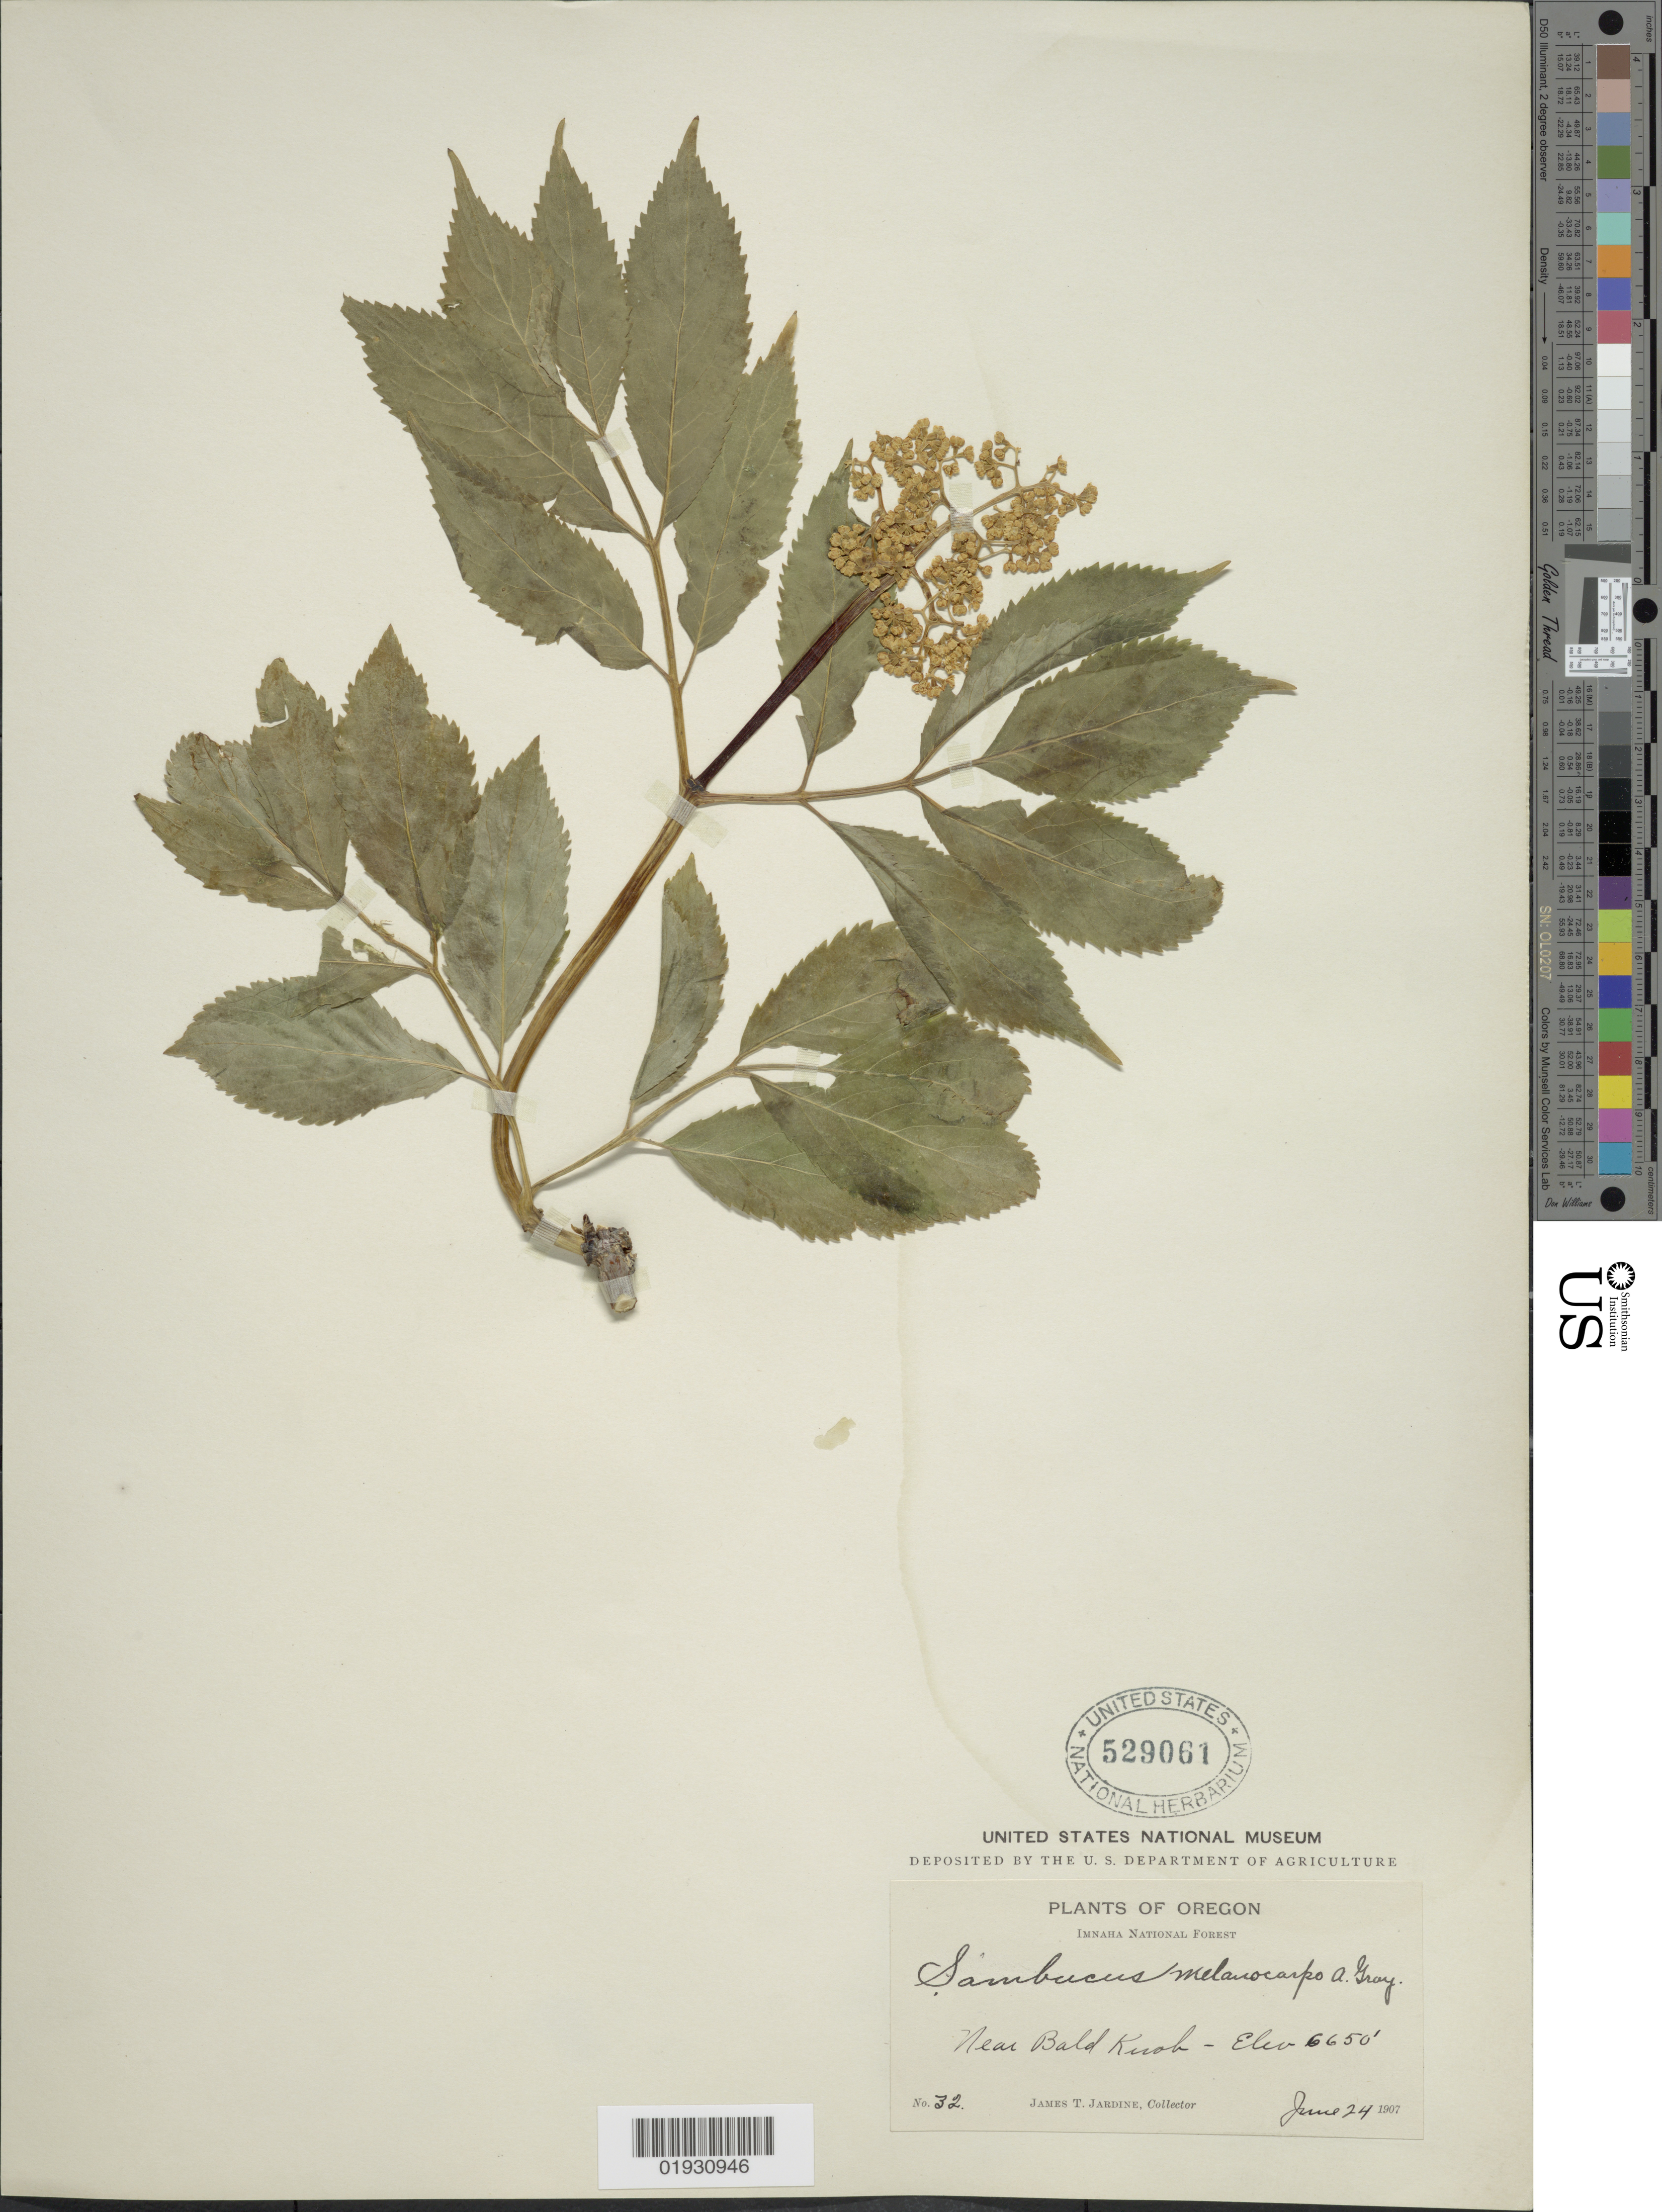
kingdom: Plantae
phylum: Tracheophyta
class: Magnoliopsida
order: Dipsacales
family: Viburnaceae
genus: Sambucus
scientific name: Sambucus melanocarpa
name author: A. Gray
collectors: J. T. Jardine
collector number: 32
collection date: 1907-06-24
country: United States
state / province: Oregon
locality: Imnaha National Forest. Near Bald Knob.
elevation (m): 2027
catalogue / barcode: US 529061